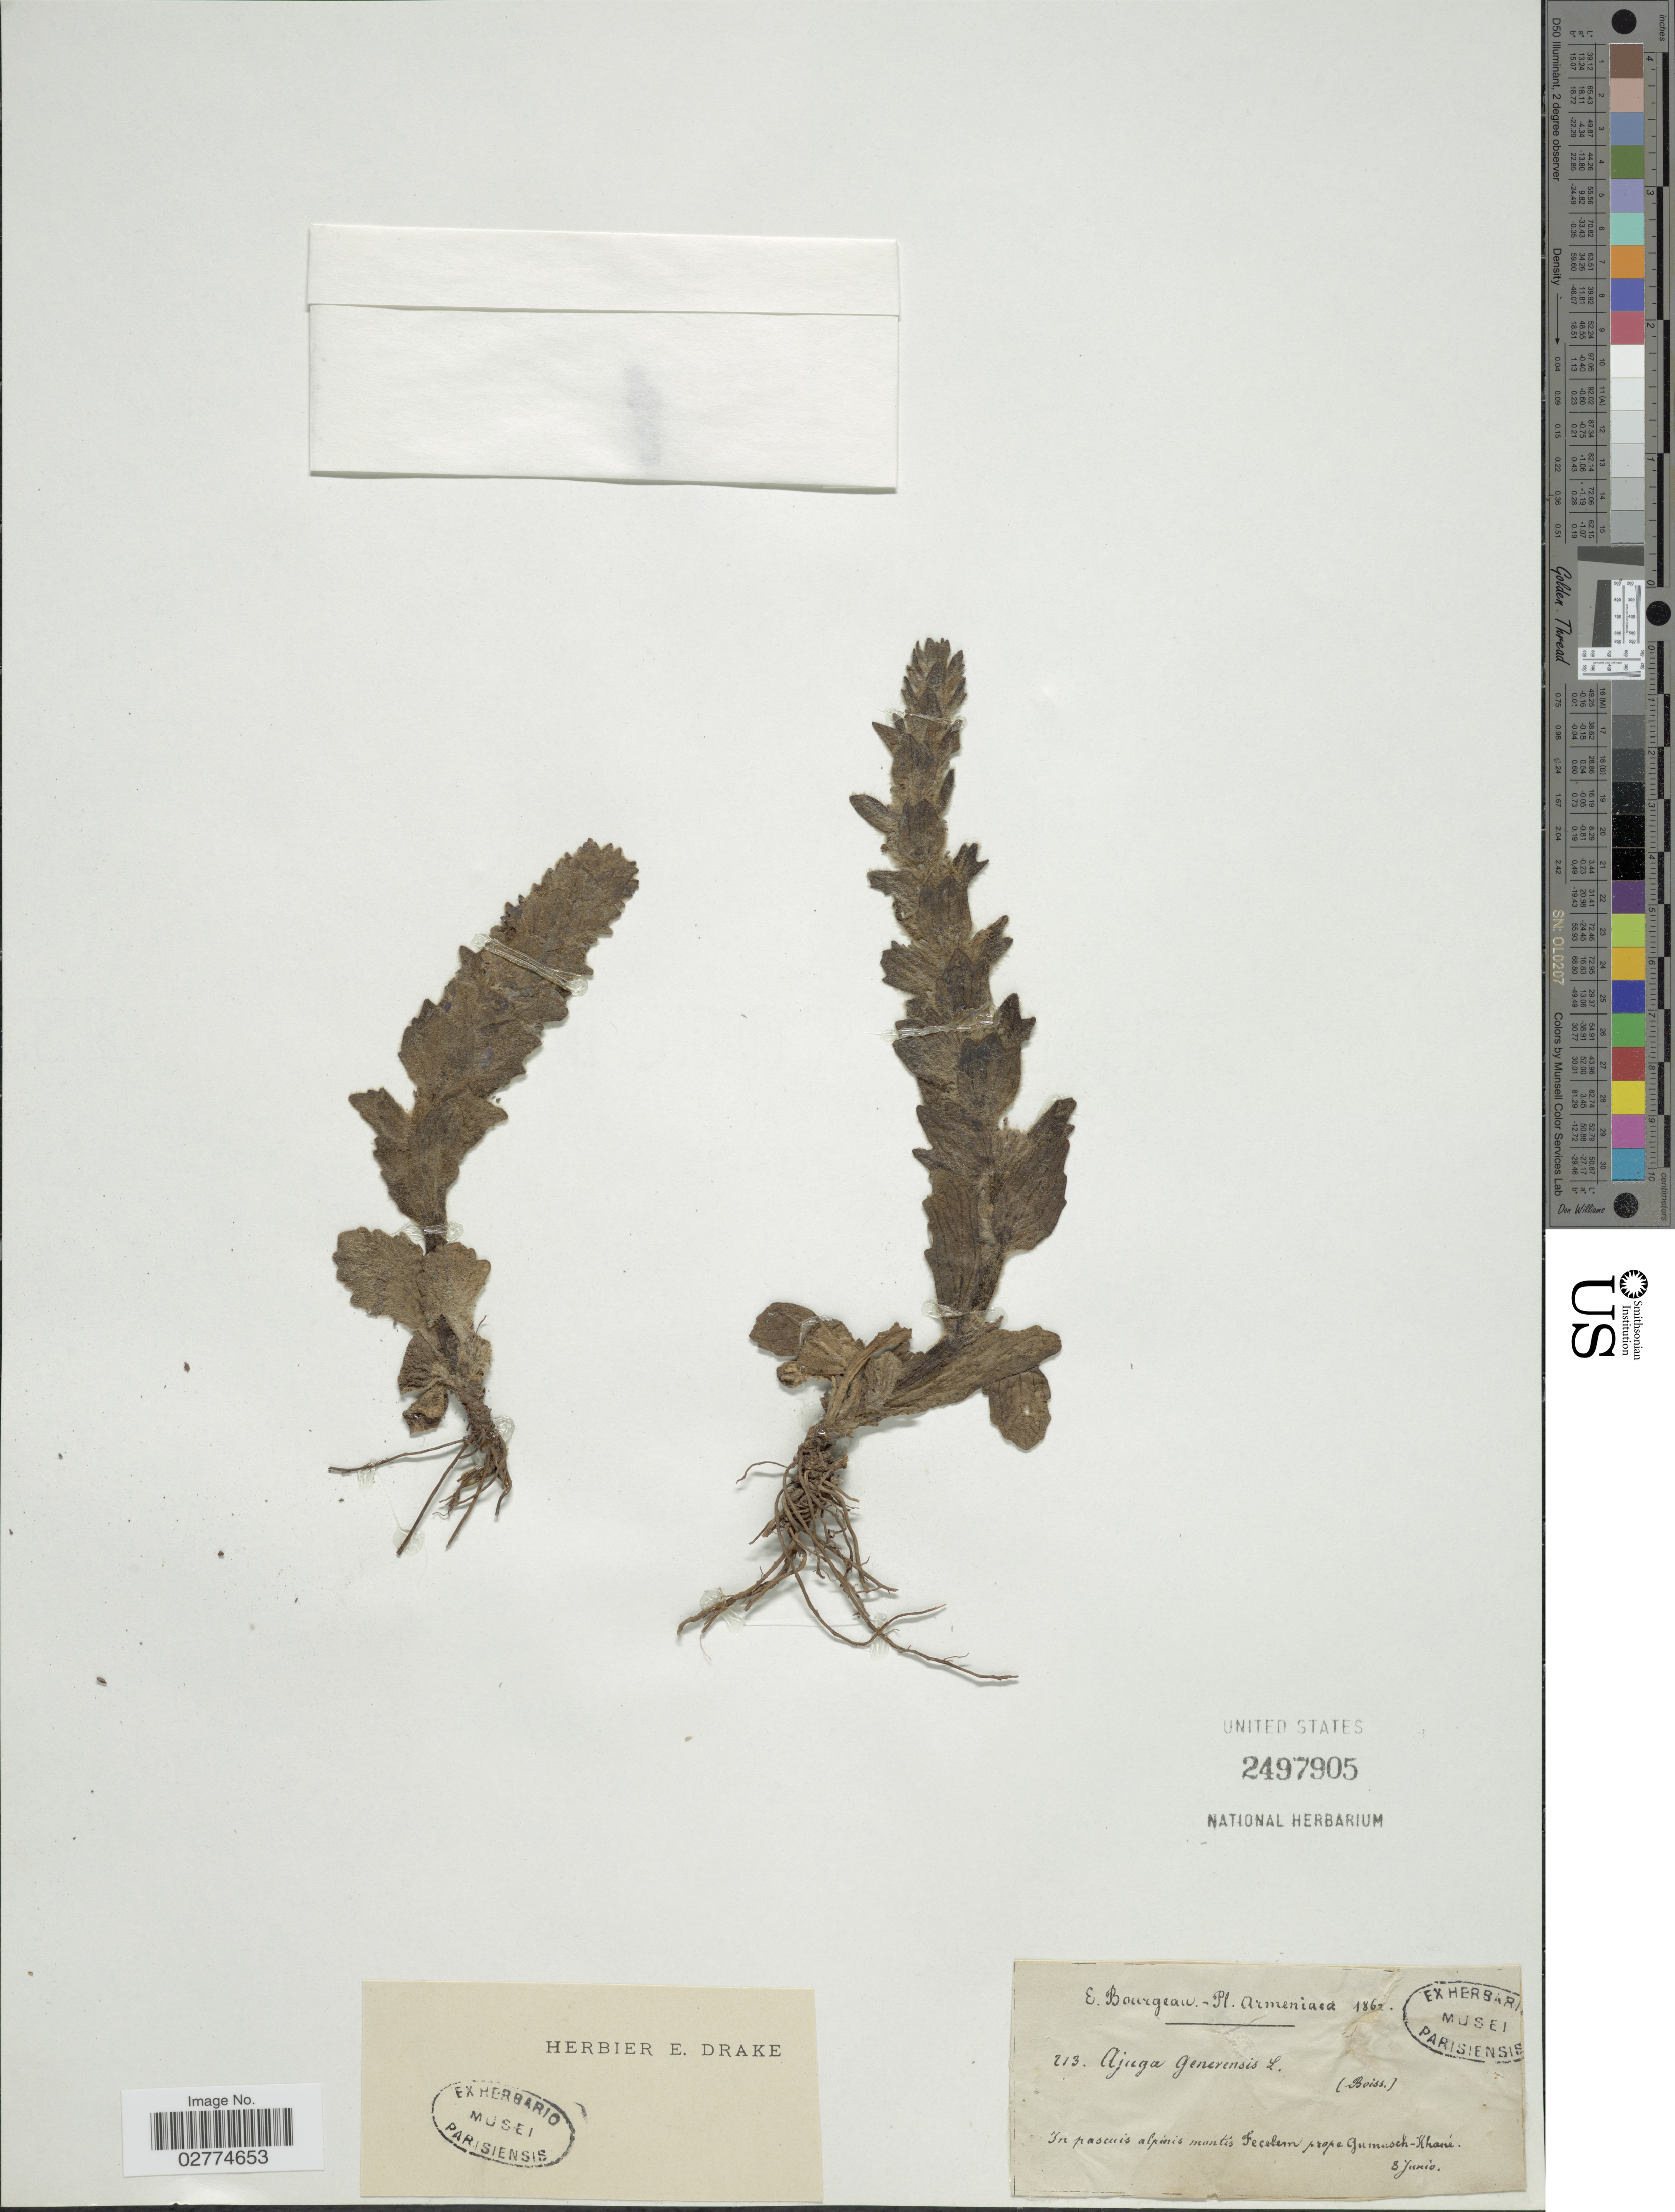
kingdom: Plantae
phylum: Tracheophyta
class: Magnoliopsida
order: Lamiales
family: Lamiaceae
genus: Ajuga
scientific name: Ajuga genevensis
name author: L.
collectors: E. Bourgeau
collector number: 213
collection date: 1862-06-08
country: Armenia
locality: In pascuis alpinis montis Fecslen prope Gumusch-Khané.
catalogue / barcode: US 2497905